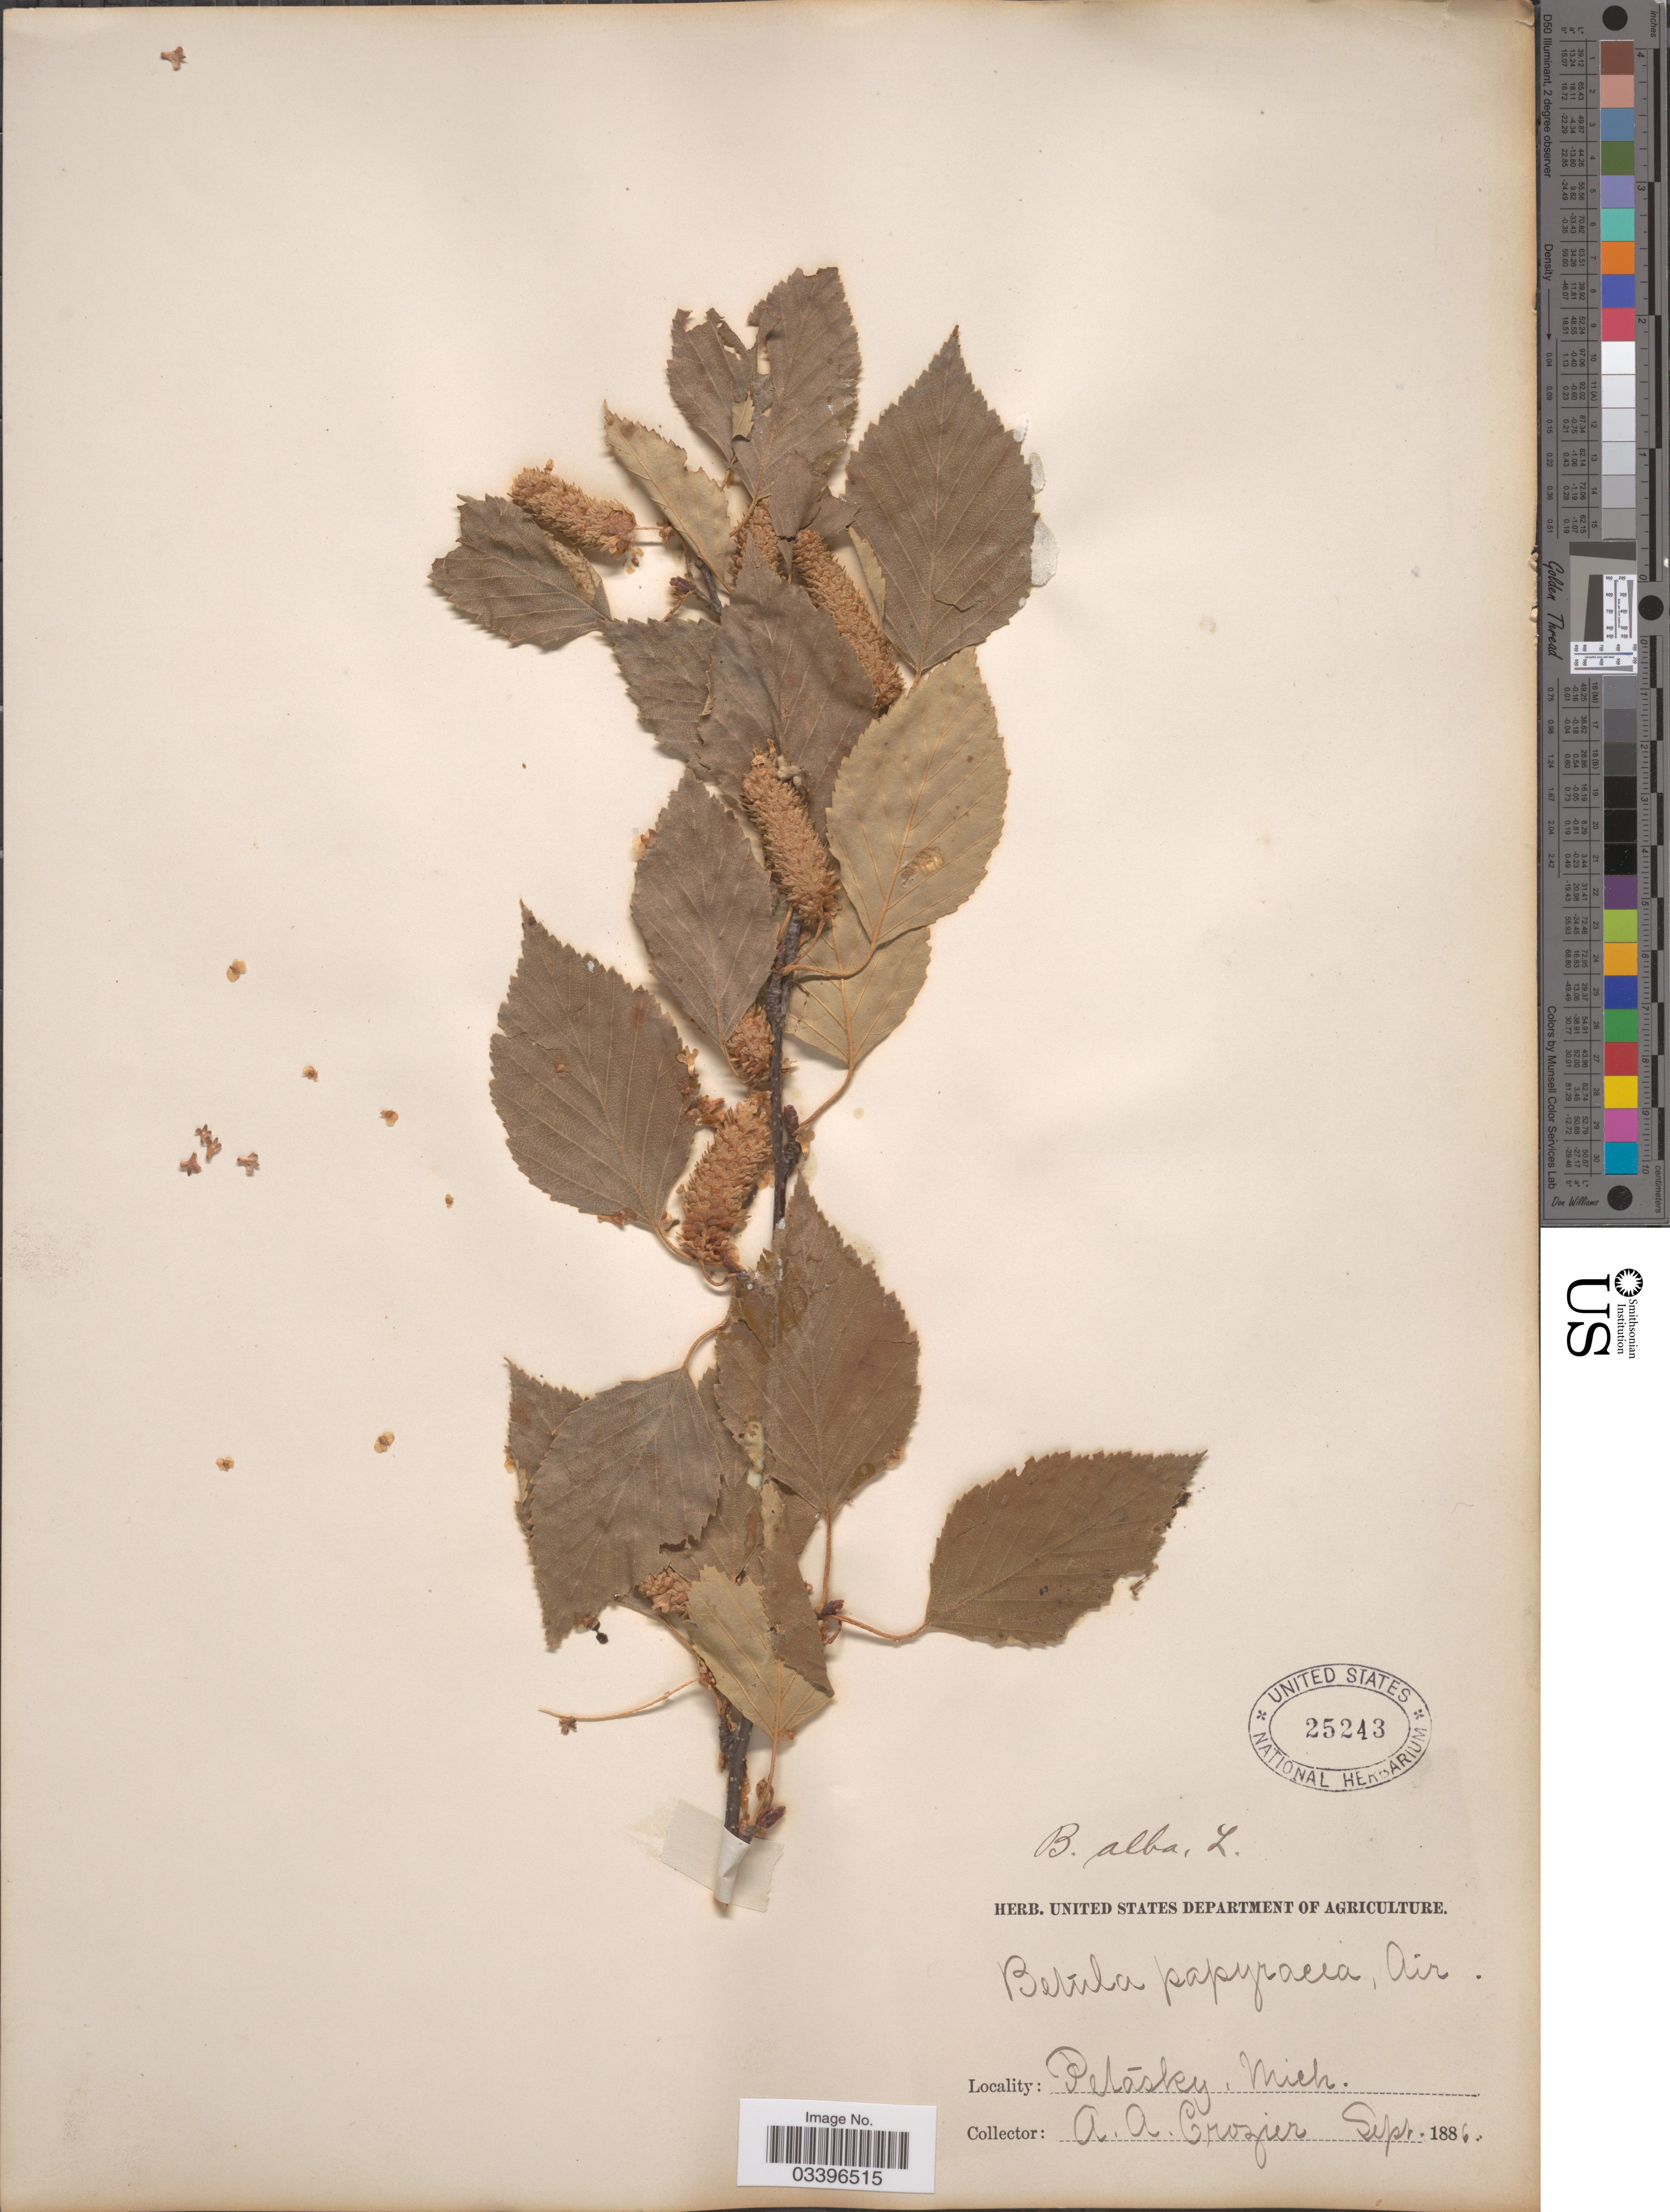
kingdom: Plantae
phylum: Tracheophyta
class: Magnoliopsida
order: Fagales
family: Betulaceae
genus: Betula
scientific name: Betula papyrifera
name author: Marshall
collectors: A. Crozier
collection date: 1886-09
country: United States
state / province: Michigan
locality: Petasky.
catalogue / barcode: US 25243